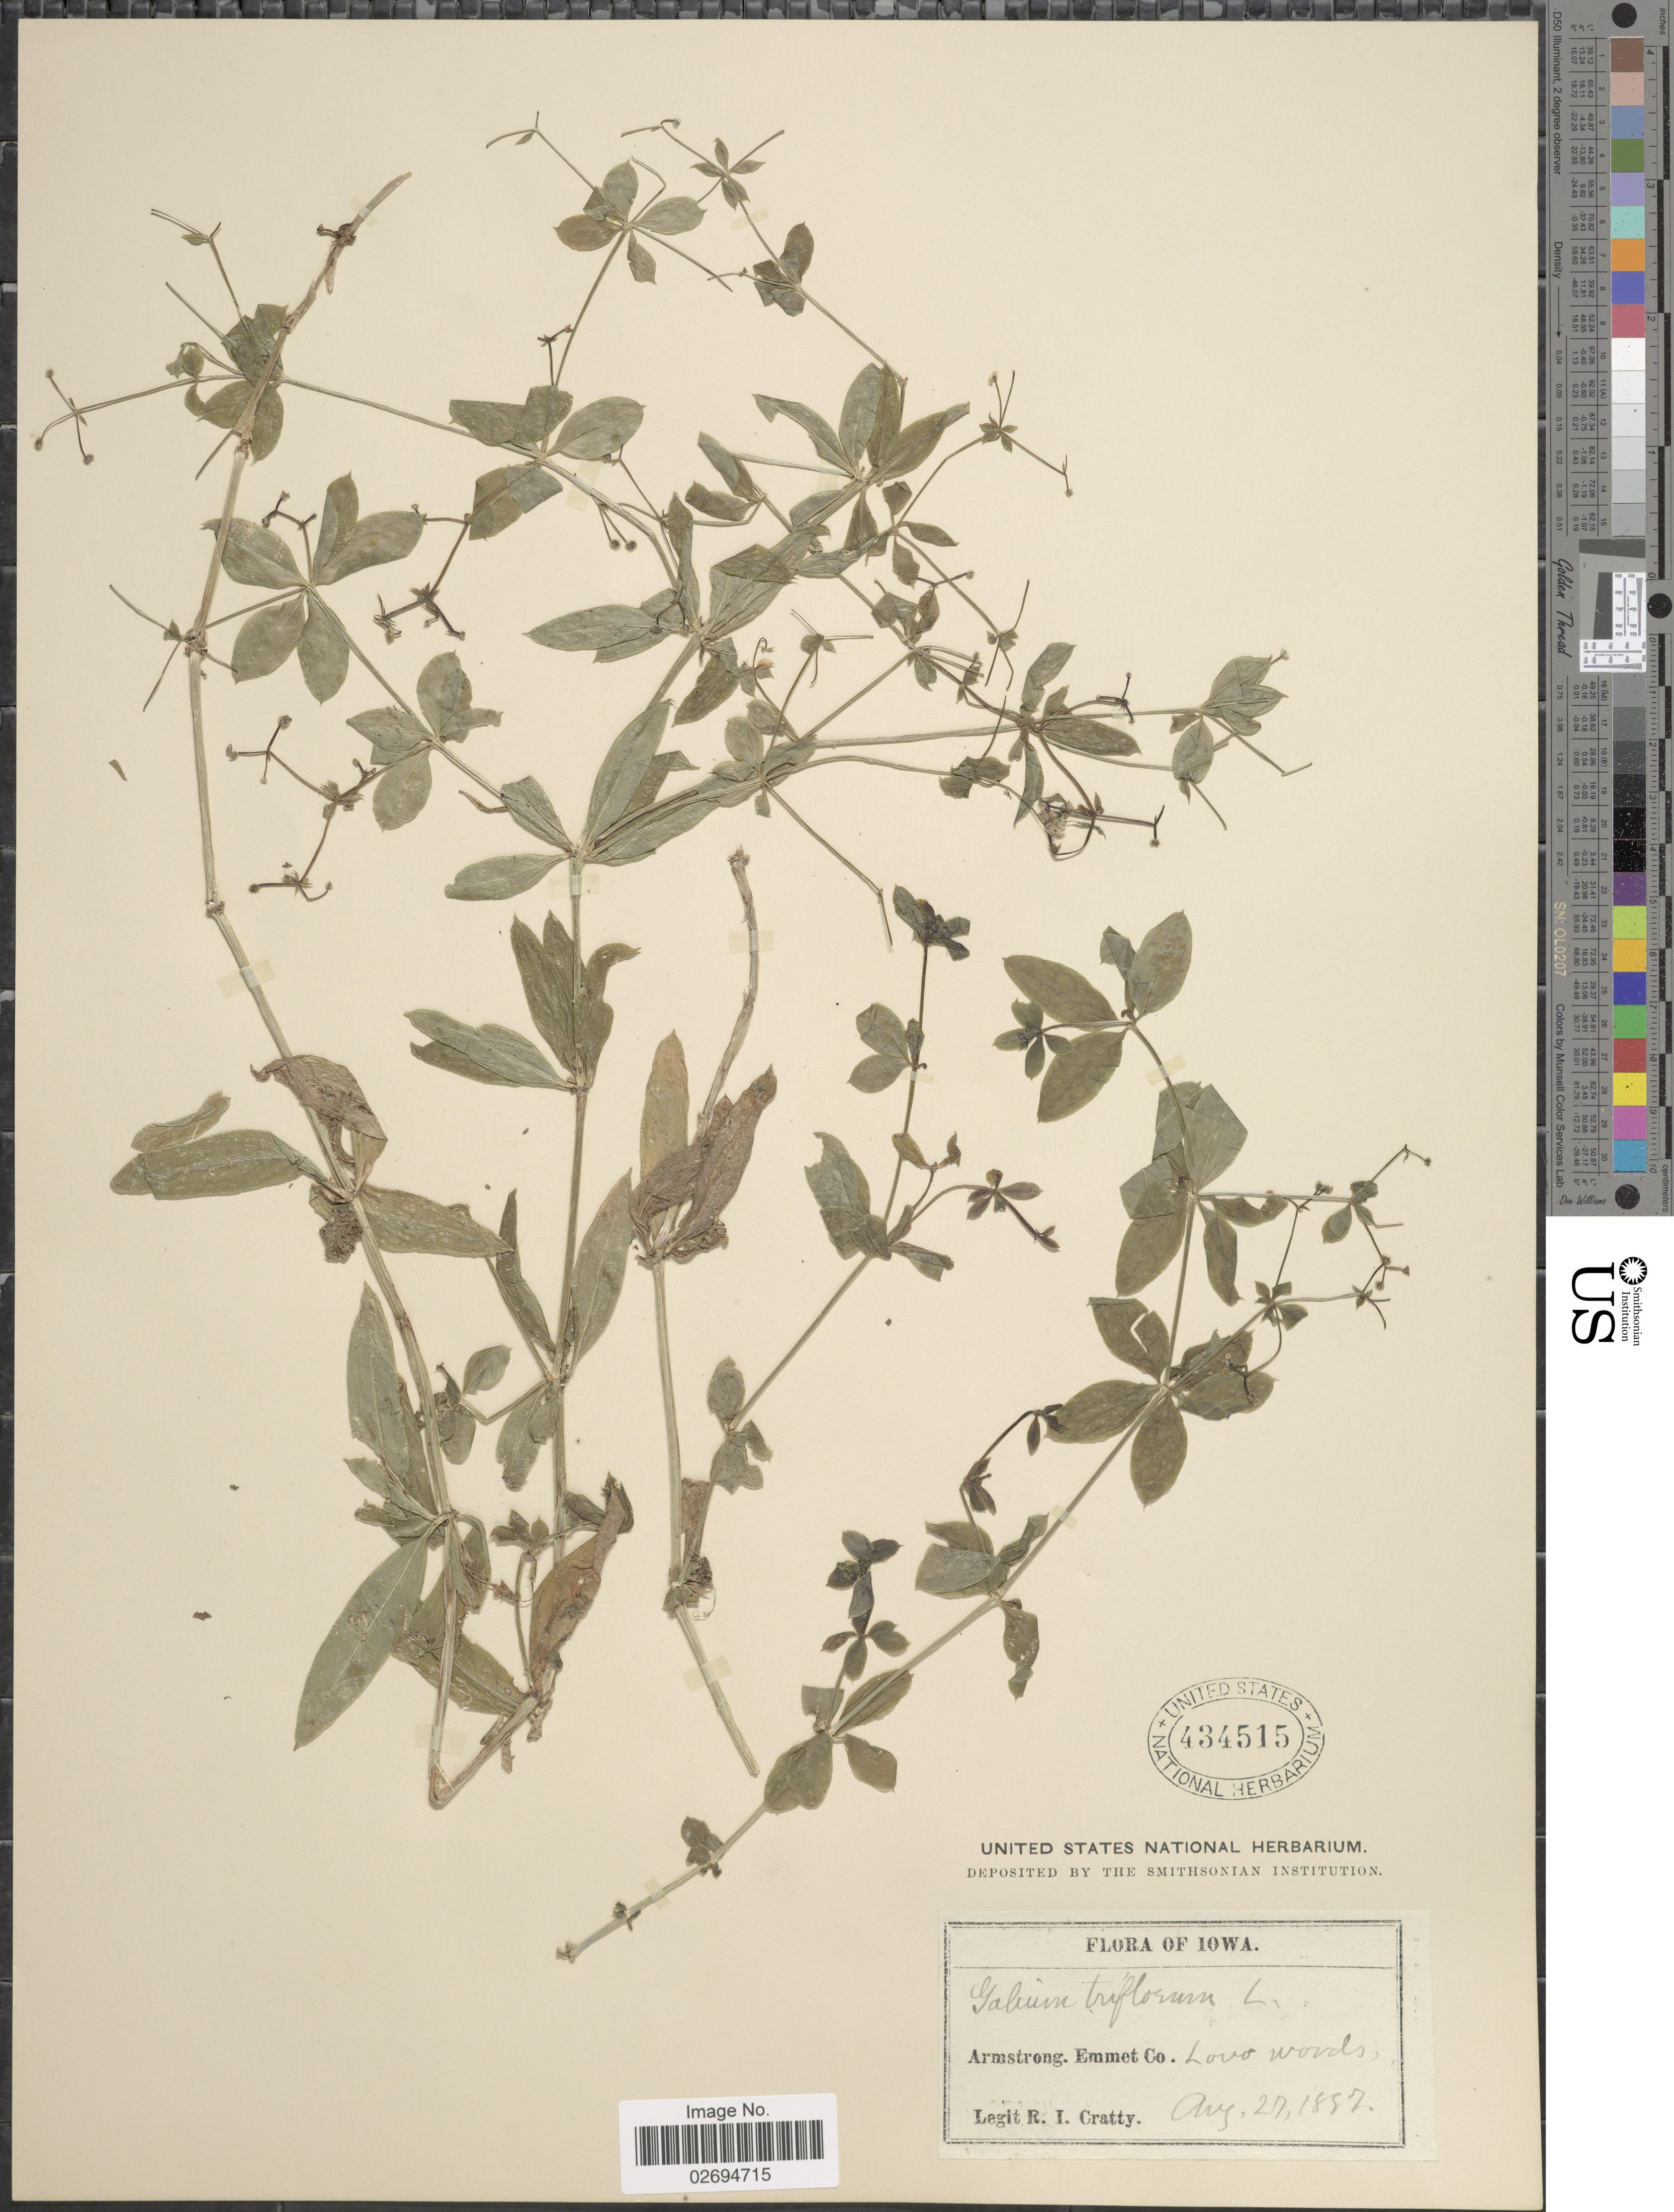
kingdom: Plantae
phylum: Tracheophyta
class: Magnoliopsida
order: Gentianales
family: Rubiaceae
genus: Galium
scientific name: Galium triflorum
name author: Michx.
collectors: R. Cratty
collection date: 1897-08-27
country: United States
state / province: Iowa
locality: Armstrong. Emmet Co. Low woods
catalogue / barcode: US 434515